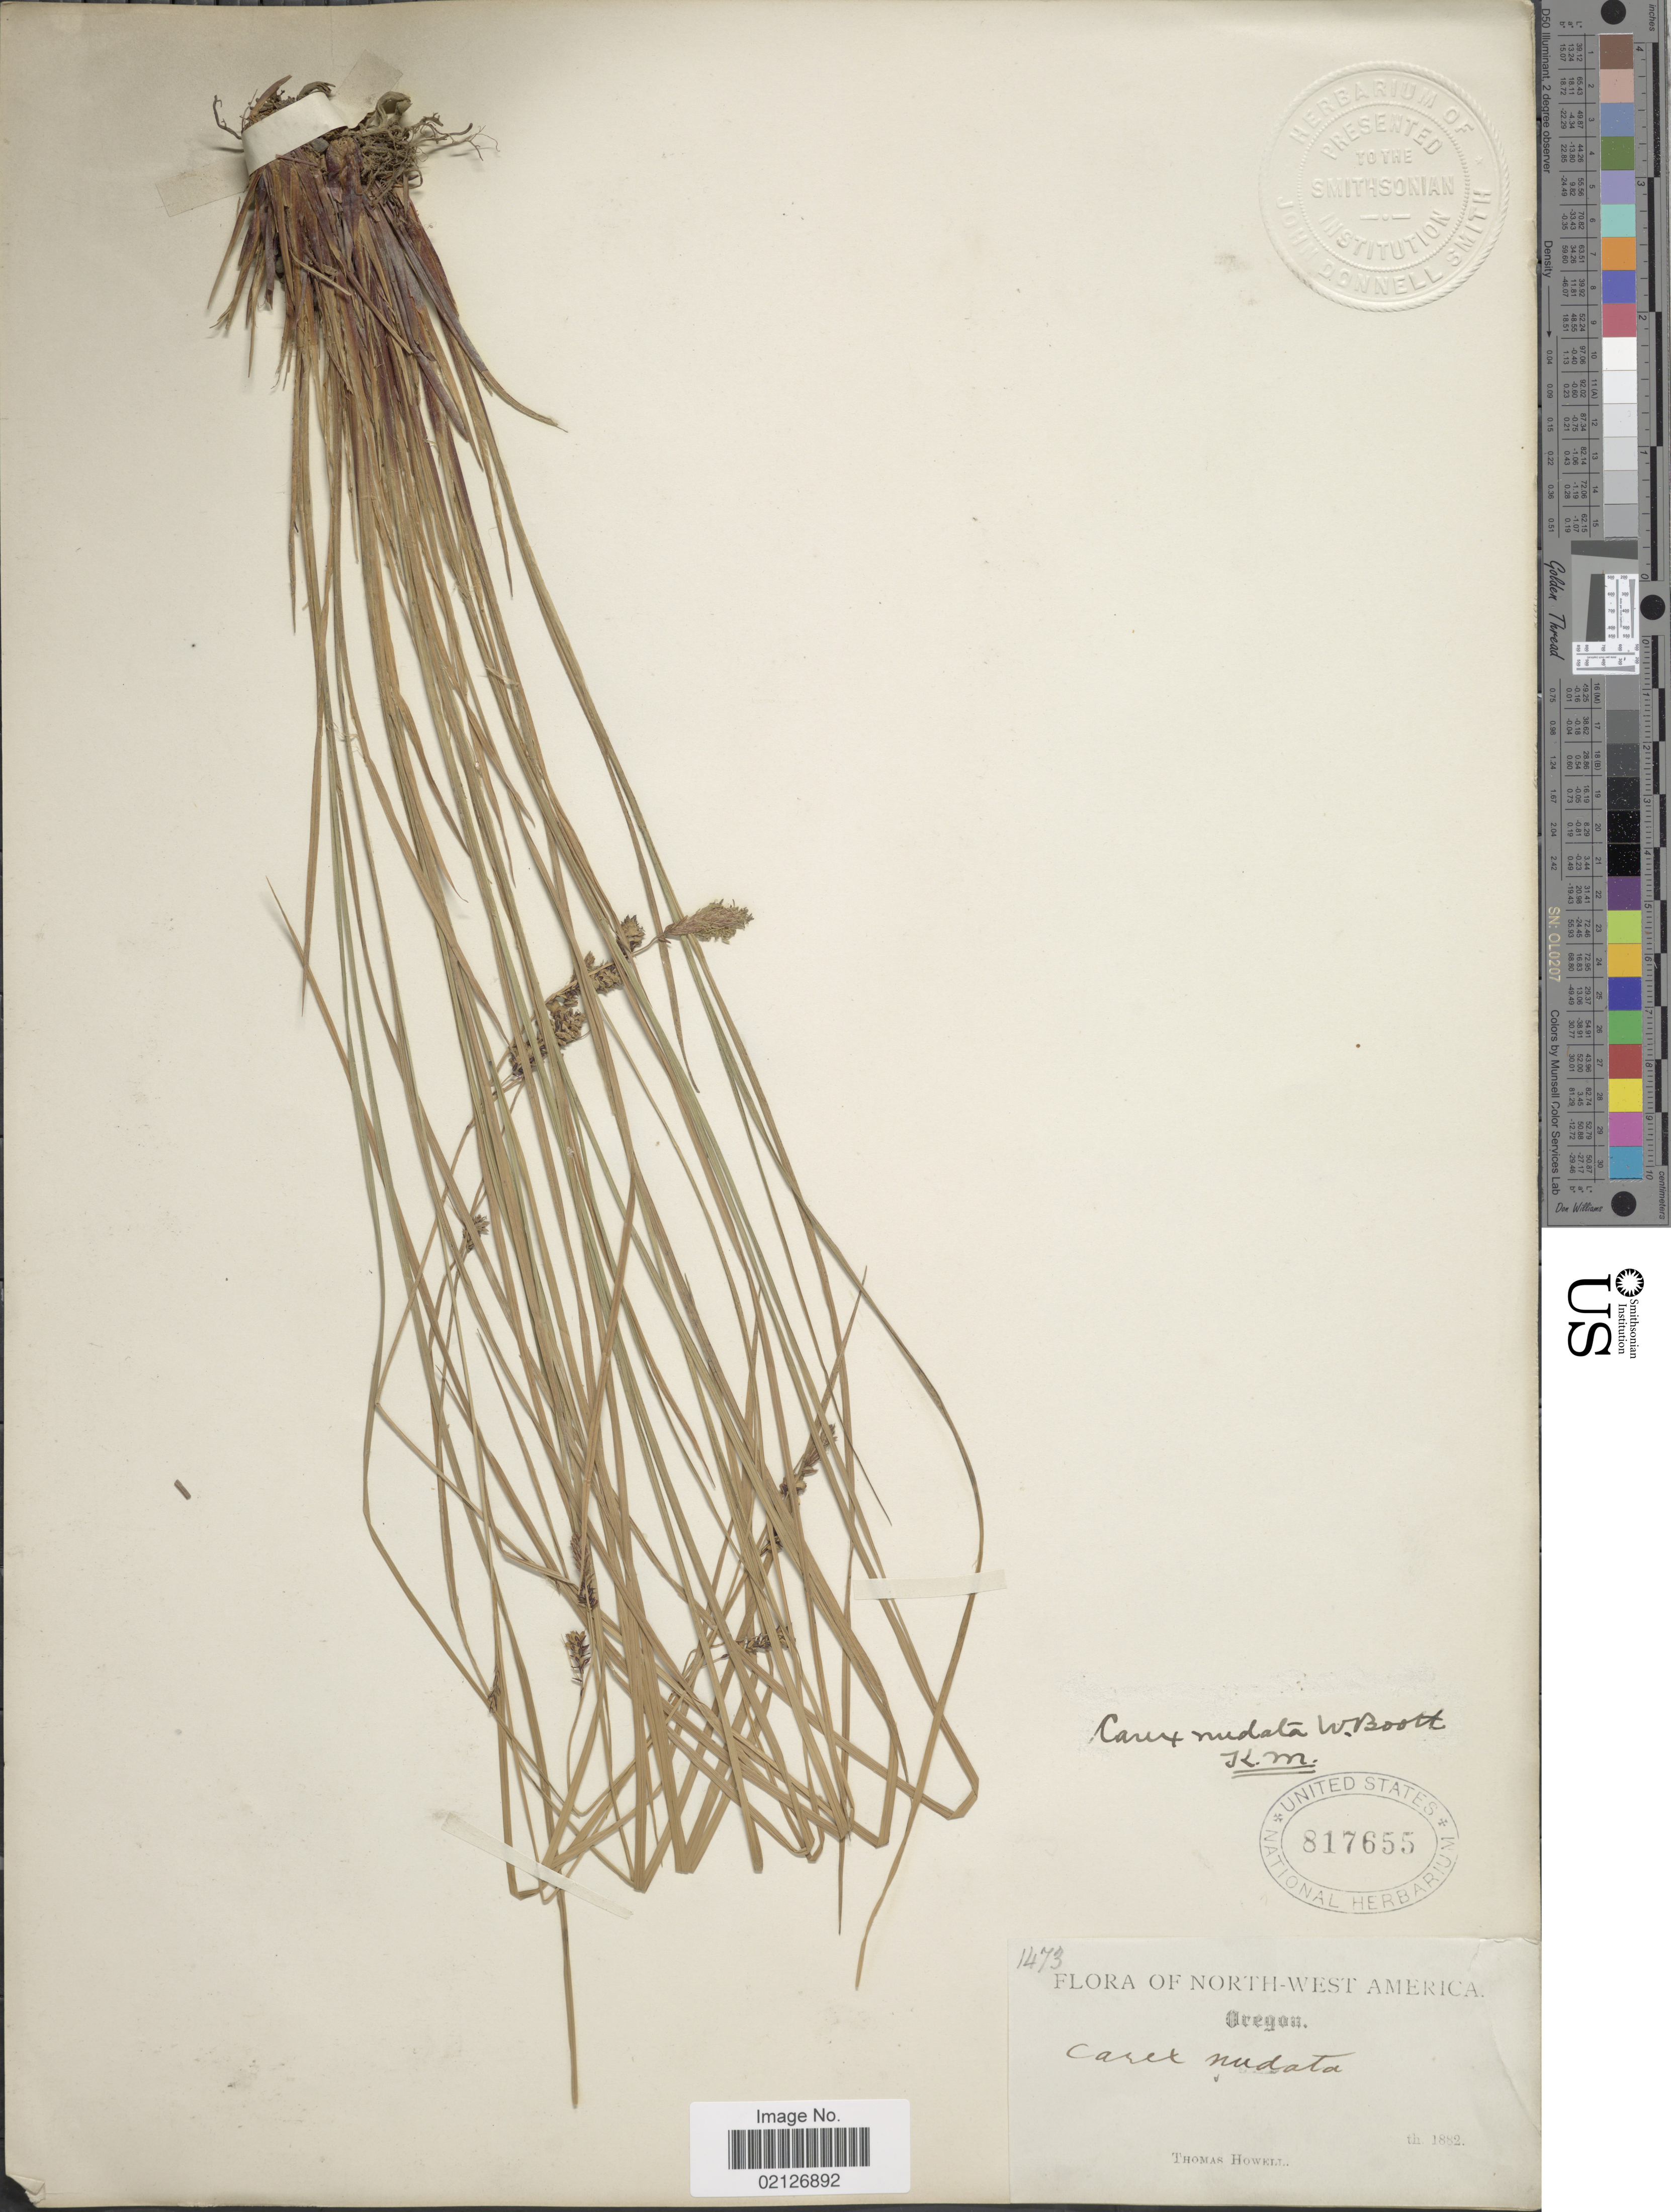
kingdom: Plantae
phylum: Tracheophyta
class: Liliopsida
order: Poales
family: Cyperaceae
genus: Carex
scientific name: Carex nudata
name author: W. Boott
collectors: T. Howell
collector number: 1473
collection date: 1882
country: United States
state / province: Oregon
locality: North-west America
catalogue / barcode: US 817655